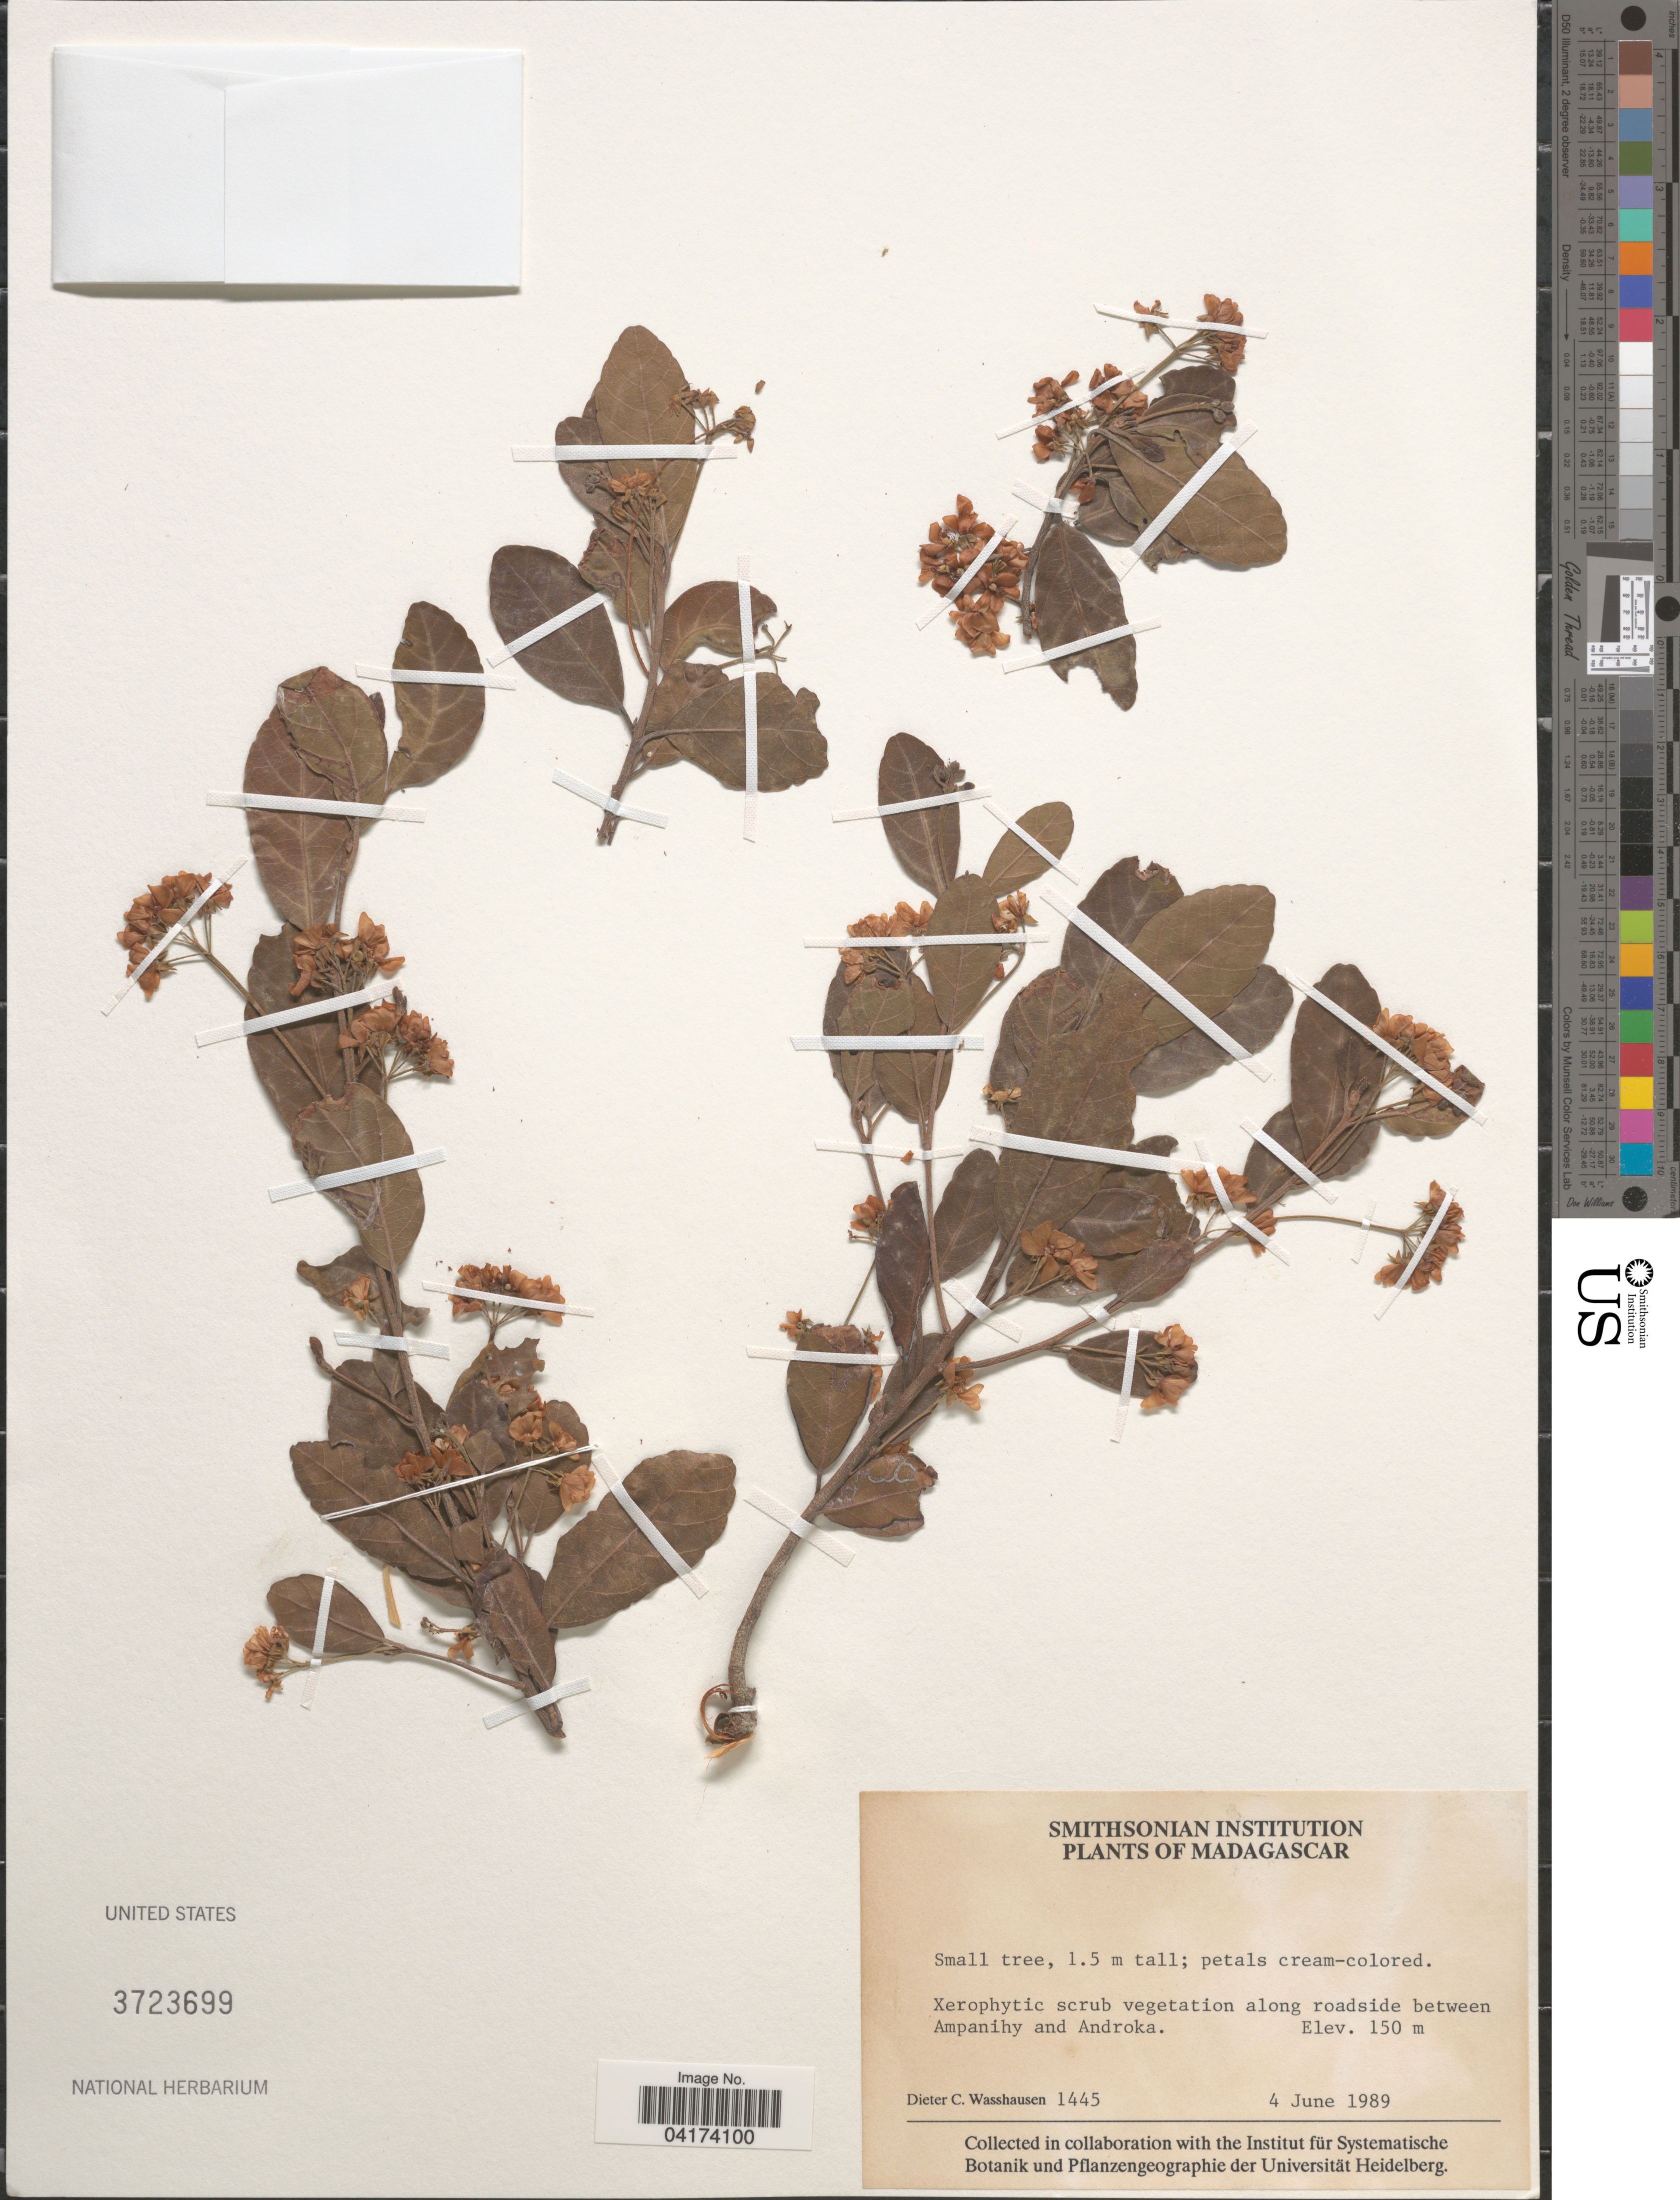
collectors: D. C. Wasshausen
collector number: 1445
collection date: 1989-06-04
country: Madagascar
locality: Xerophytic scrub vegetation along roadside between Ampanihy and Androka.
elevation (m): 150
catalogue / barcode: US 3723699